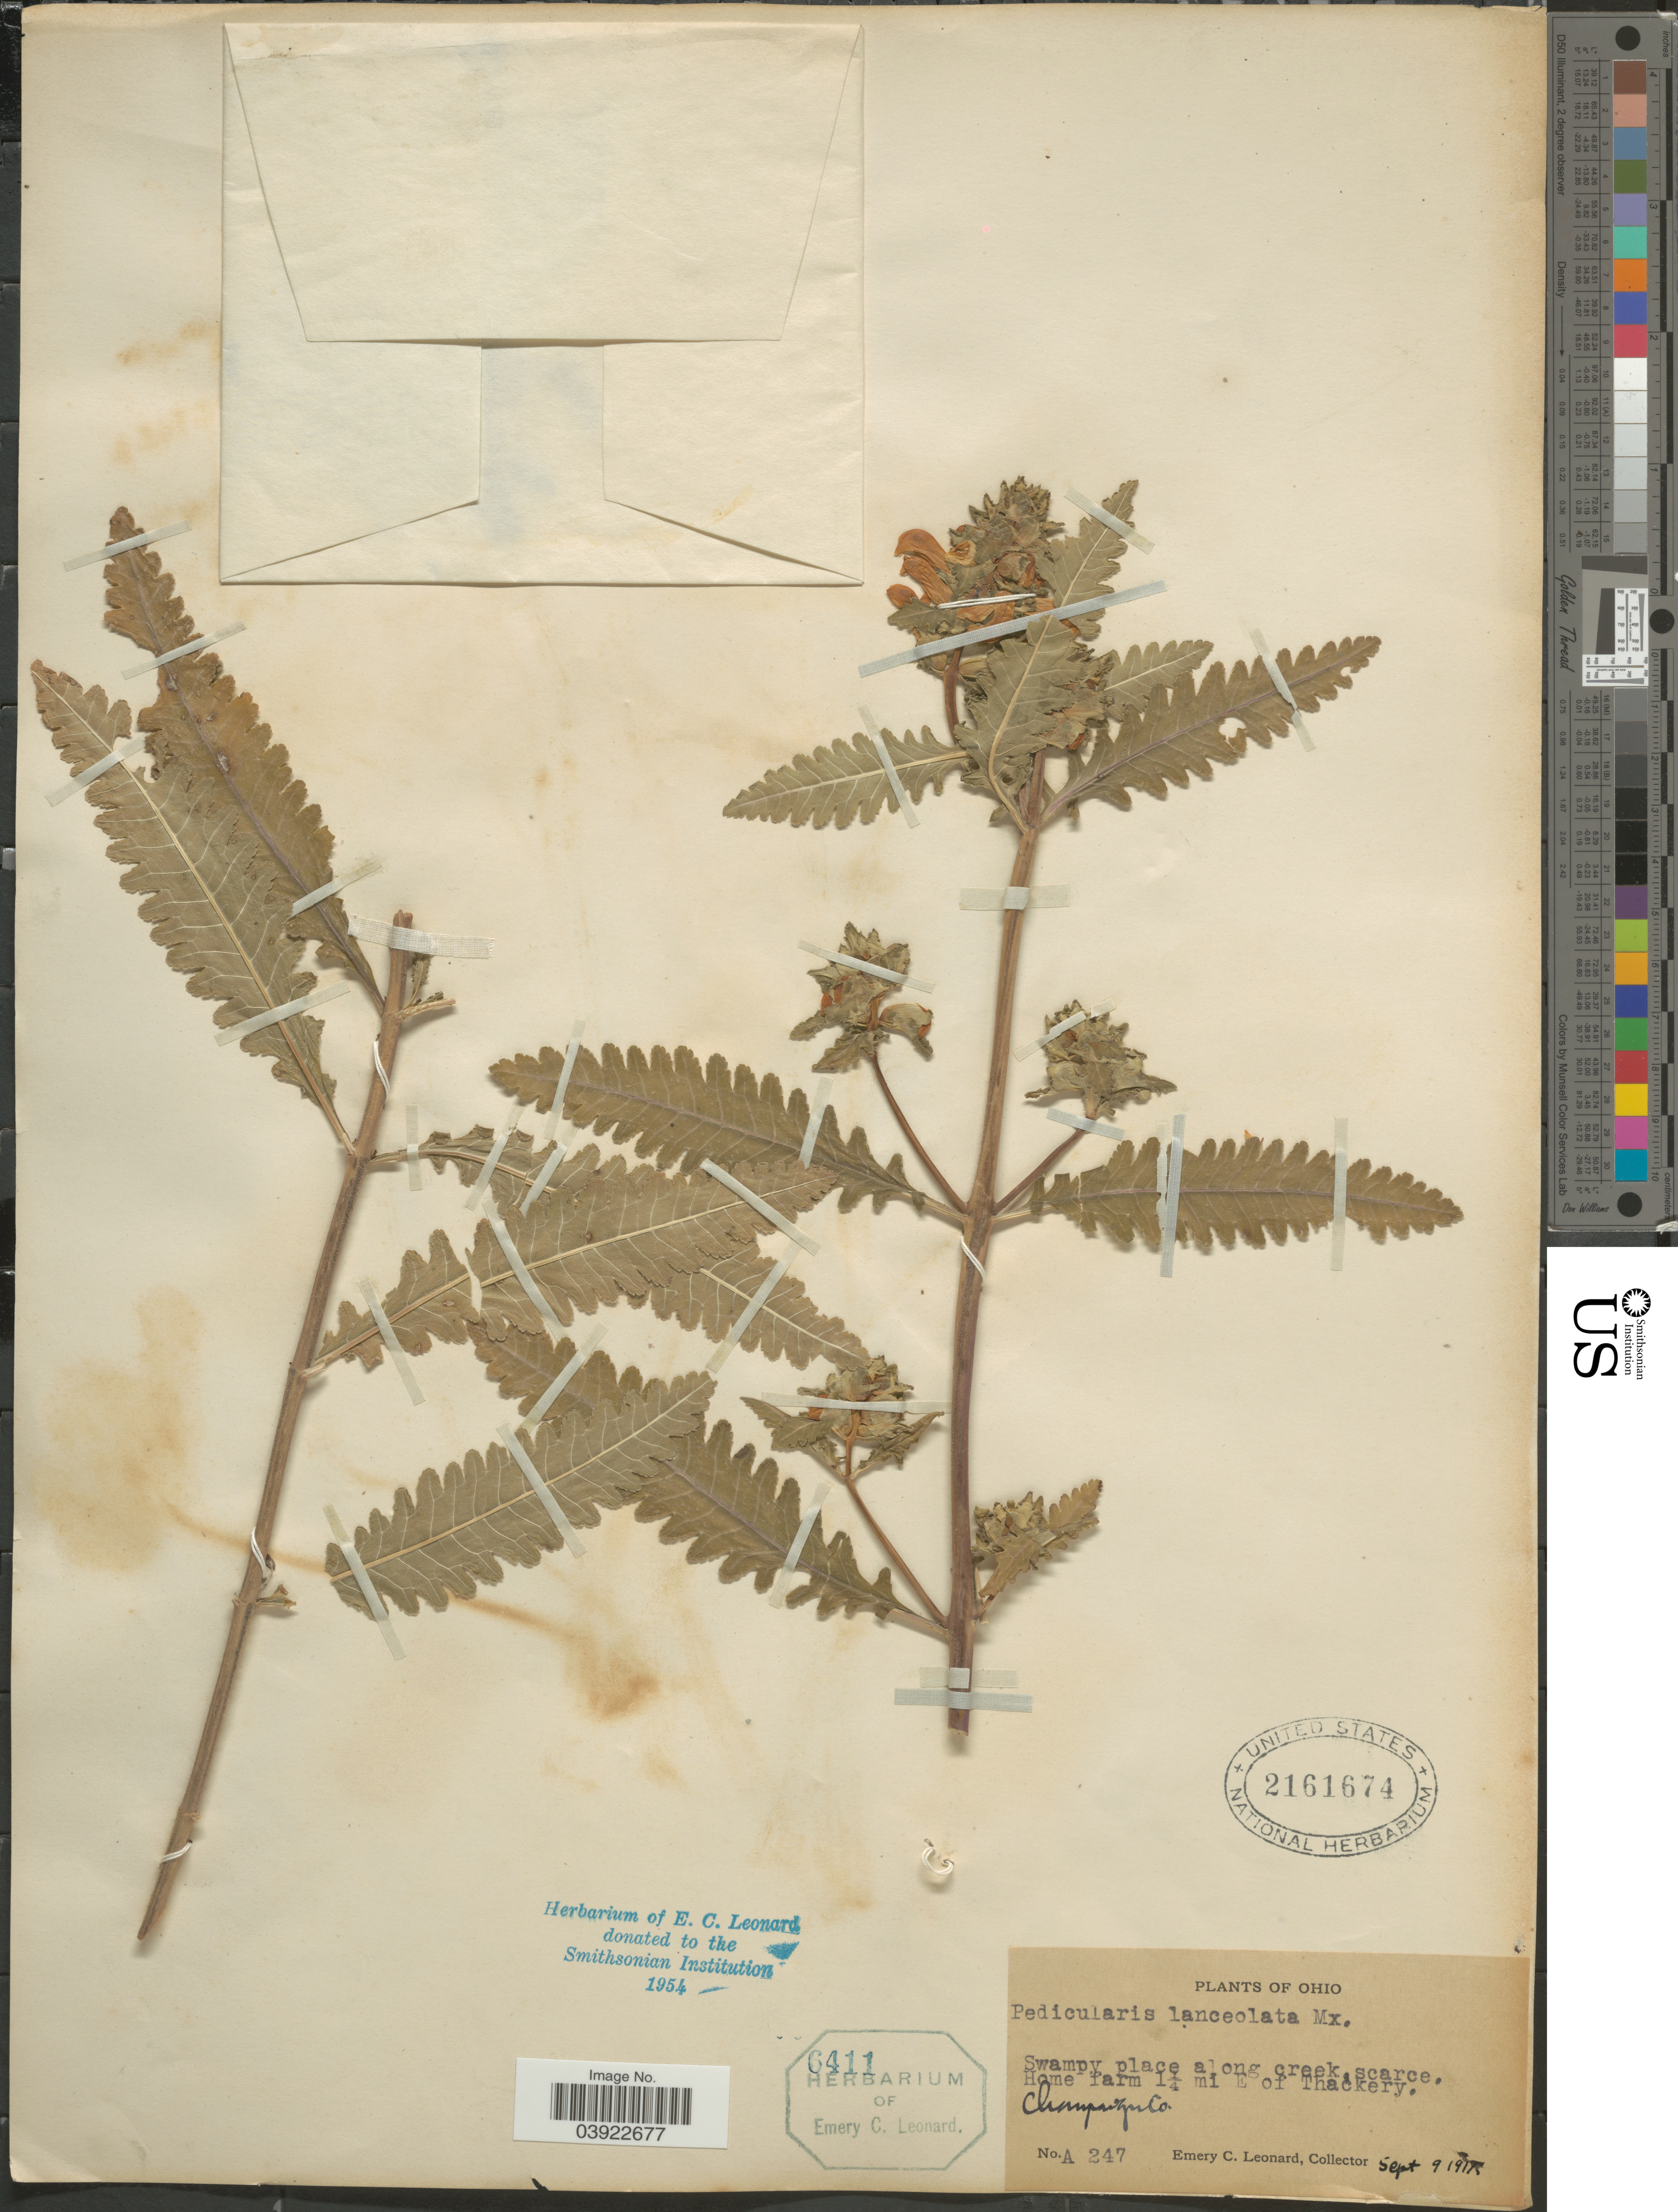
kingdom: Plantae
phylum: Tracheophyta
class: Magnoliopsida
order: Lamiales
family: Orobanchaceae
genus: Pedicularis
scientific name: Pedicularis lanceolata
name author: Michx.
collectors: E. C. Leonard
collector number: A247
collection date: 1917-09-09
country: United States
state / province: Ohio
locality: Home farm 1¼ mi E of Thackery. Champaign Co.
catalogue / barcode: US 2161674